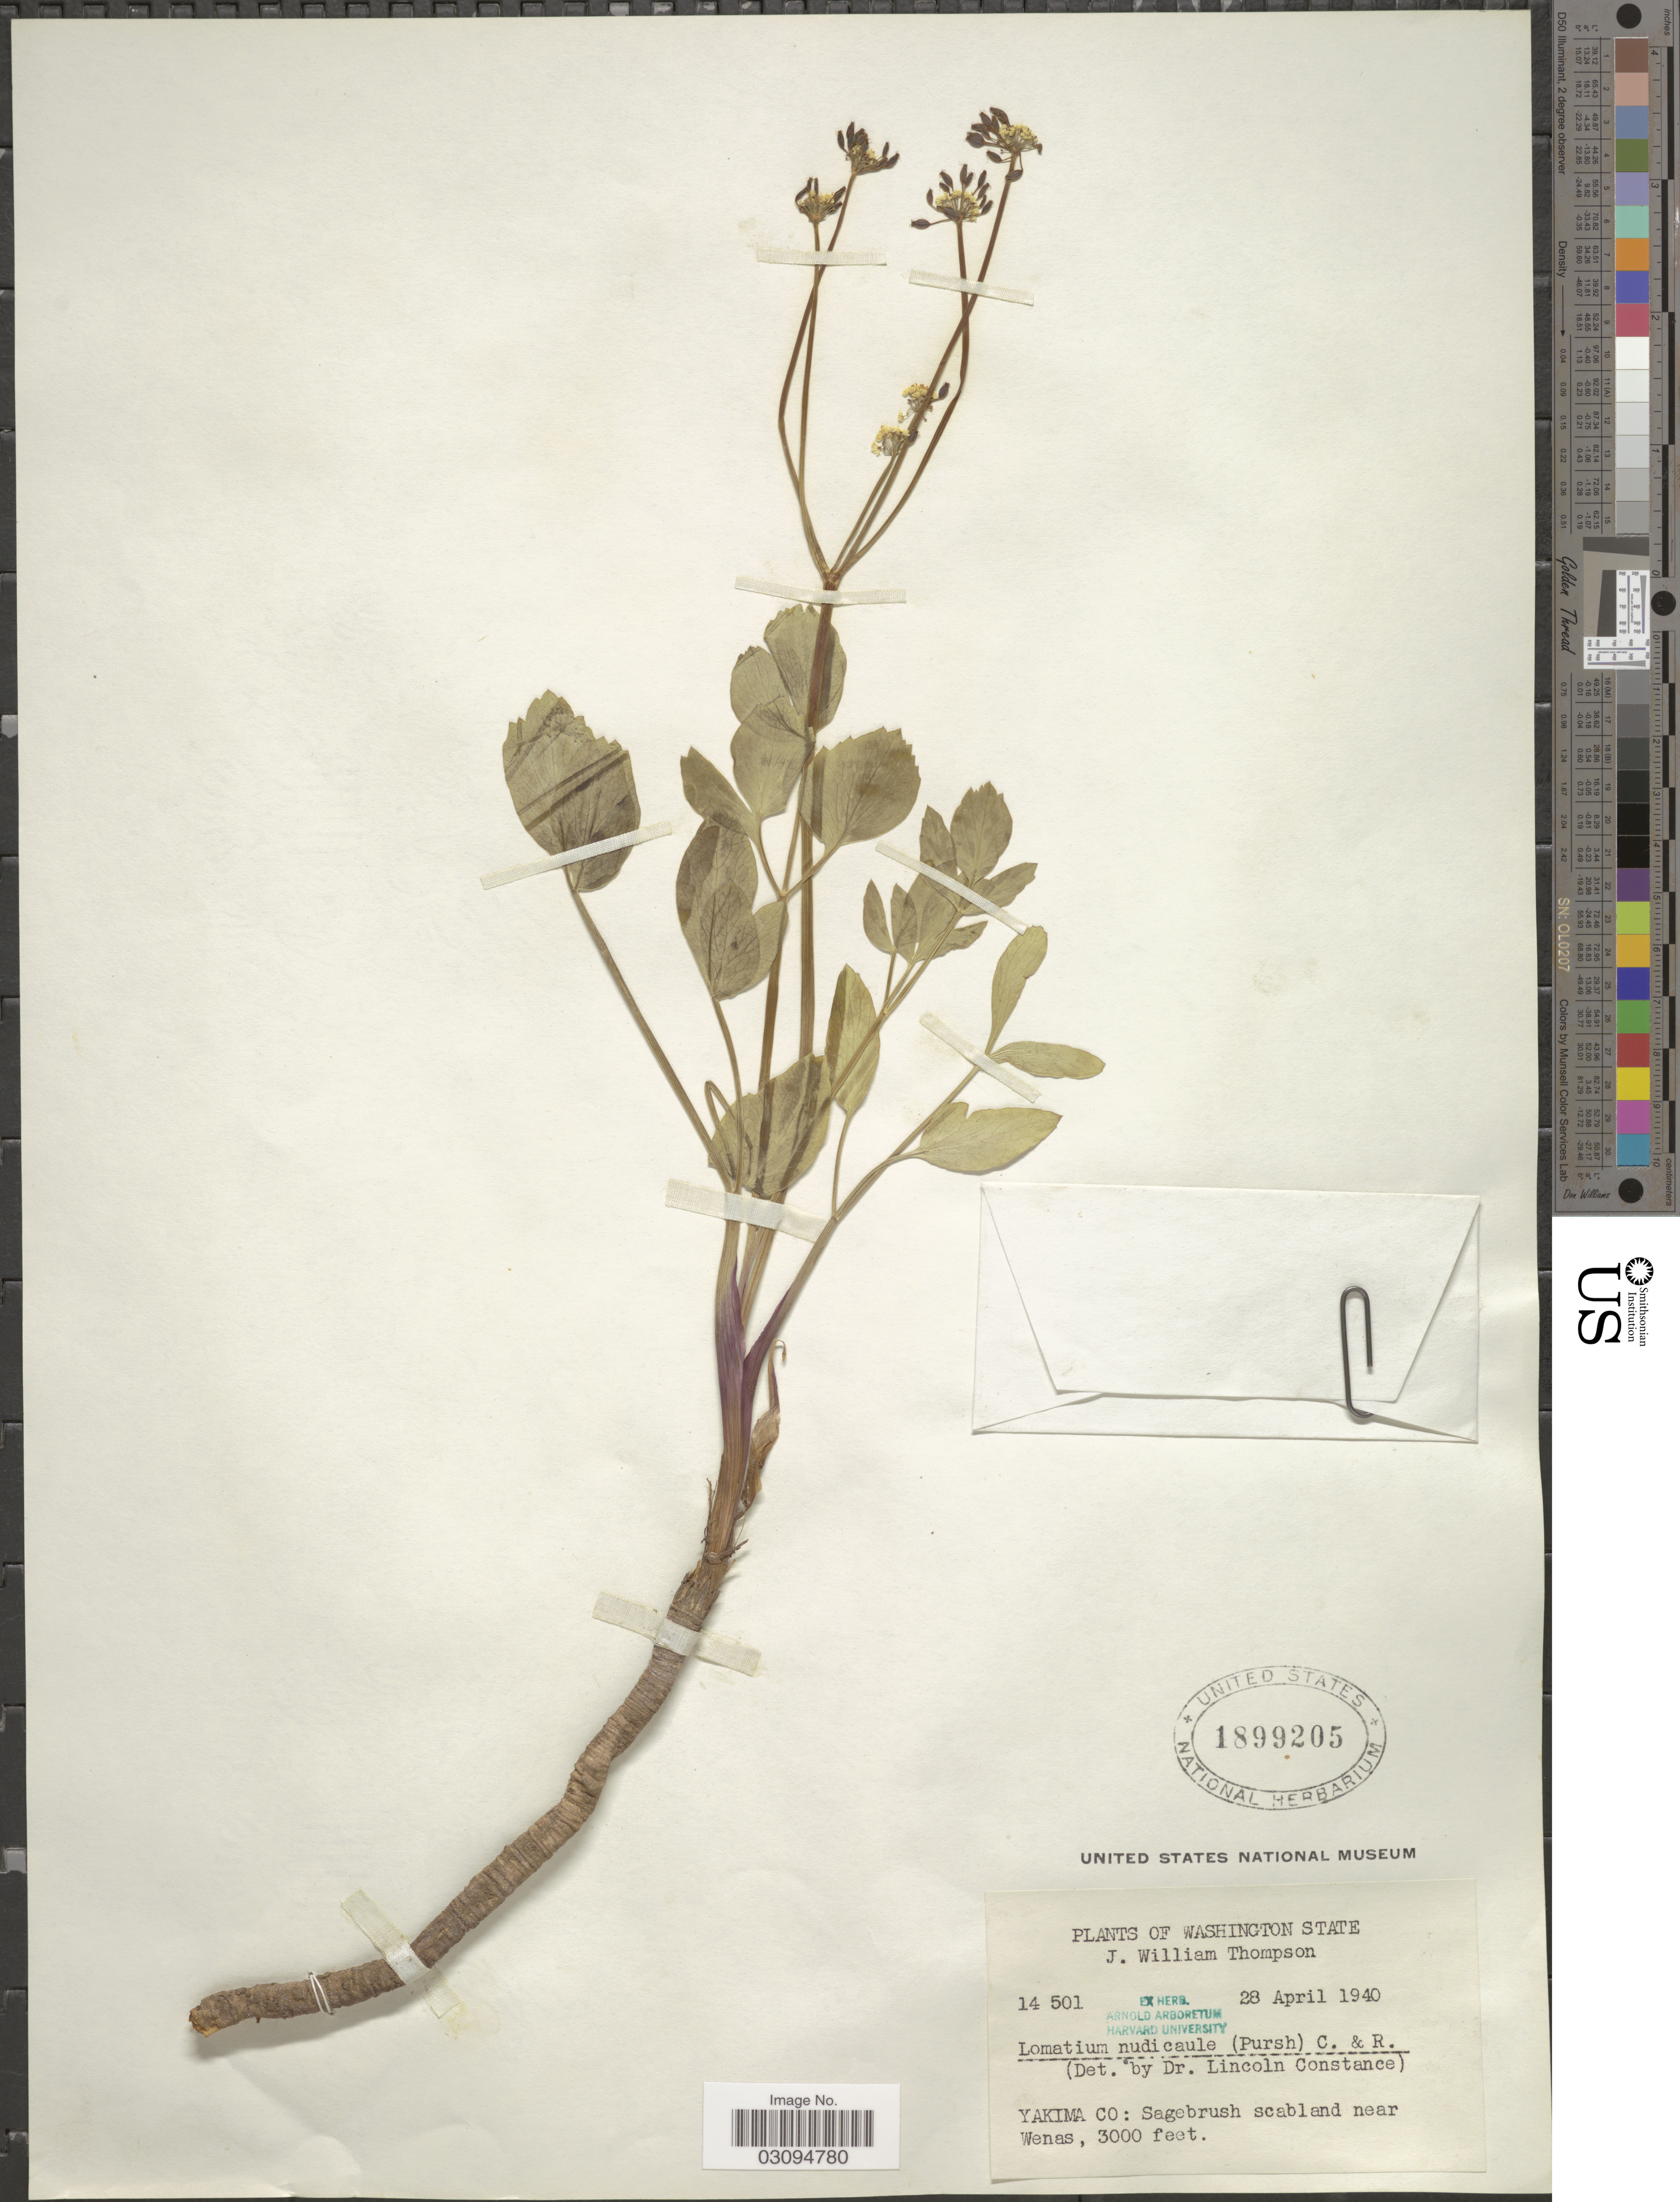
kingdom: Plantae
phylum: Tracheophyta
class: Magnoliopsida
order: Apiales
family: Apiaceae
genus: Lomatium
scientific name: Lomatium nudicaule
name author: (Pursh) J.M. Coult. & Rose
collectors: J. W. Thompson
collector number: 14501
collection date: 1940-04-28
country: United States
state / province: Washington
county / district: Yakima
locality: Yakima Co: Sagebrush scabland near Wenas.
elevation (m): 914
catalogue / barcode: US 1899205